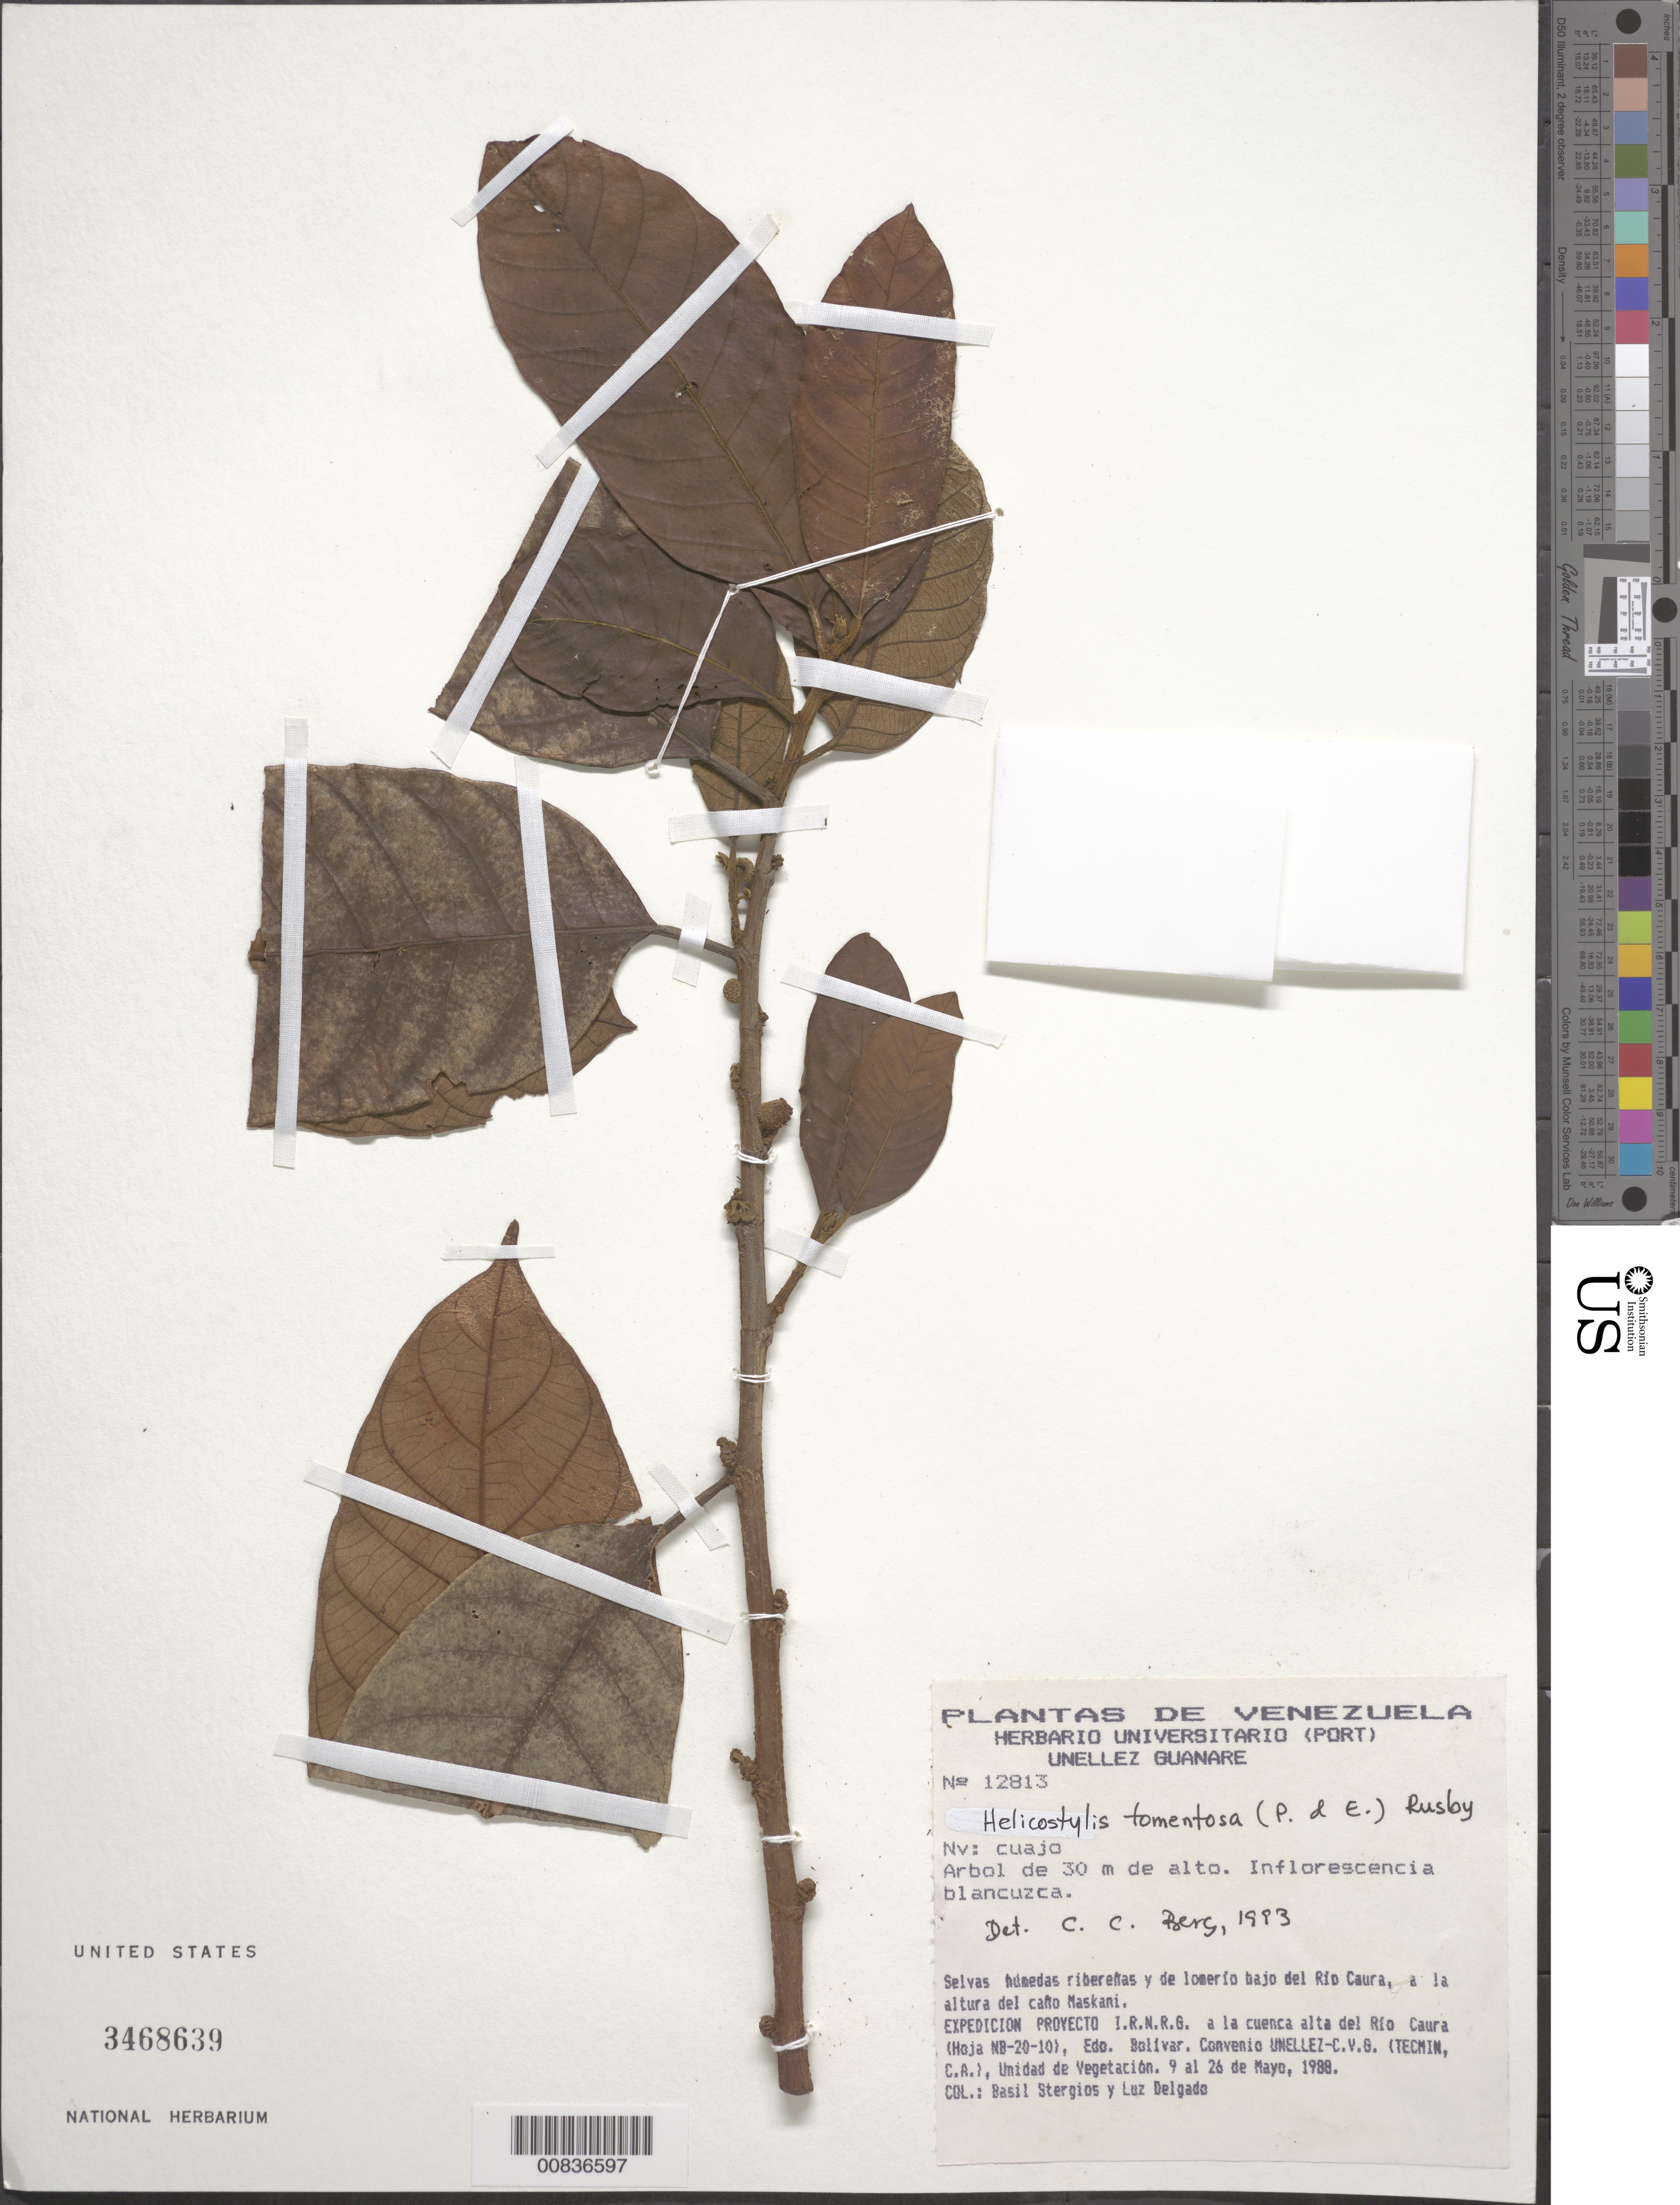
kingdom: Plantae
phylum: Tracheophyta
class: Magnoliopsida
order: Rosales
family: Moraceae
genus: Helicostylis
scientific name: Helicostylis tomentosa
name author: (Poepp. & Endl.) Rusby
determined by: Berg, C. C.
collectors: B. G. Stergios & L. Delgado V.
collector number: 12813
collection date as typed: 9-May-88 to 26-May-88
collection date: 1988-05-09/1988-05-26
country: Venezuela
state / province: Bolívar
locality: Río Caura, Caño Maskani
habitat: Selvas húmedas riberenas y de lomerio bajo del río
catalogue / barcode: US 3468639